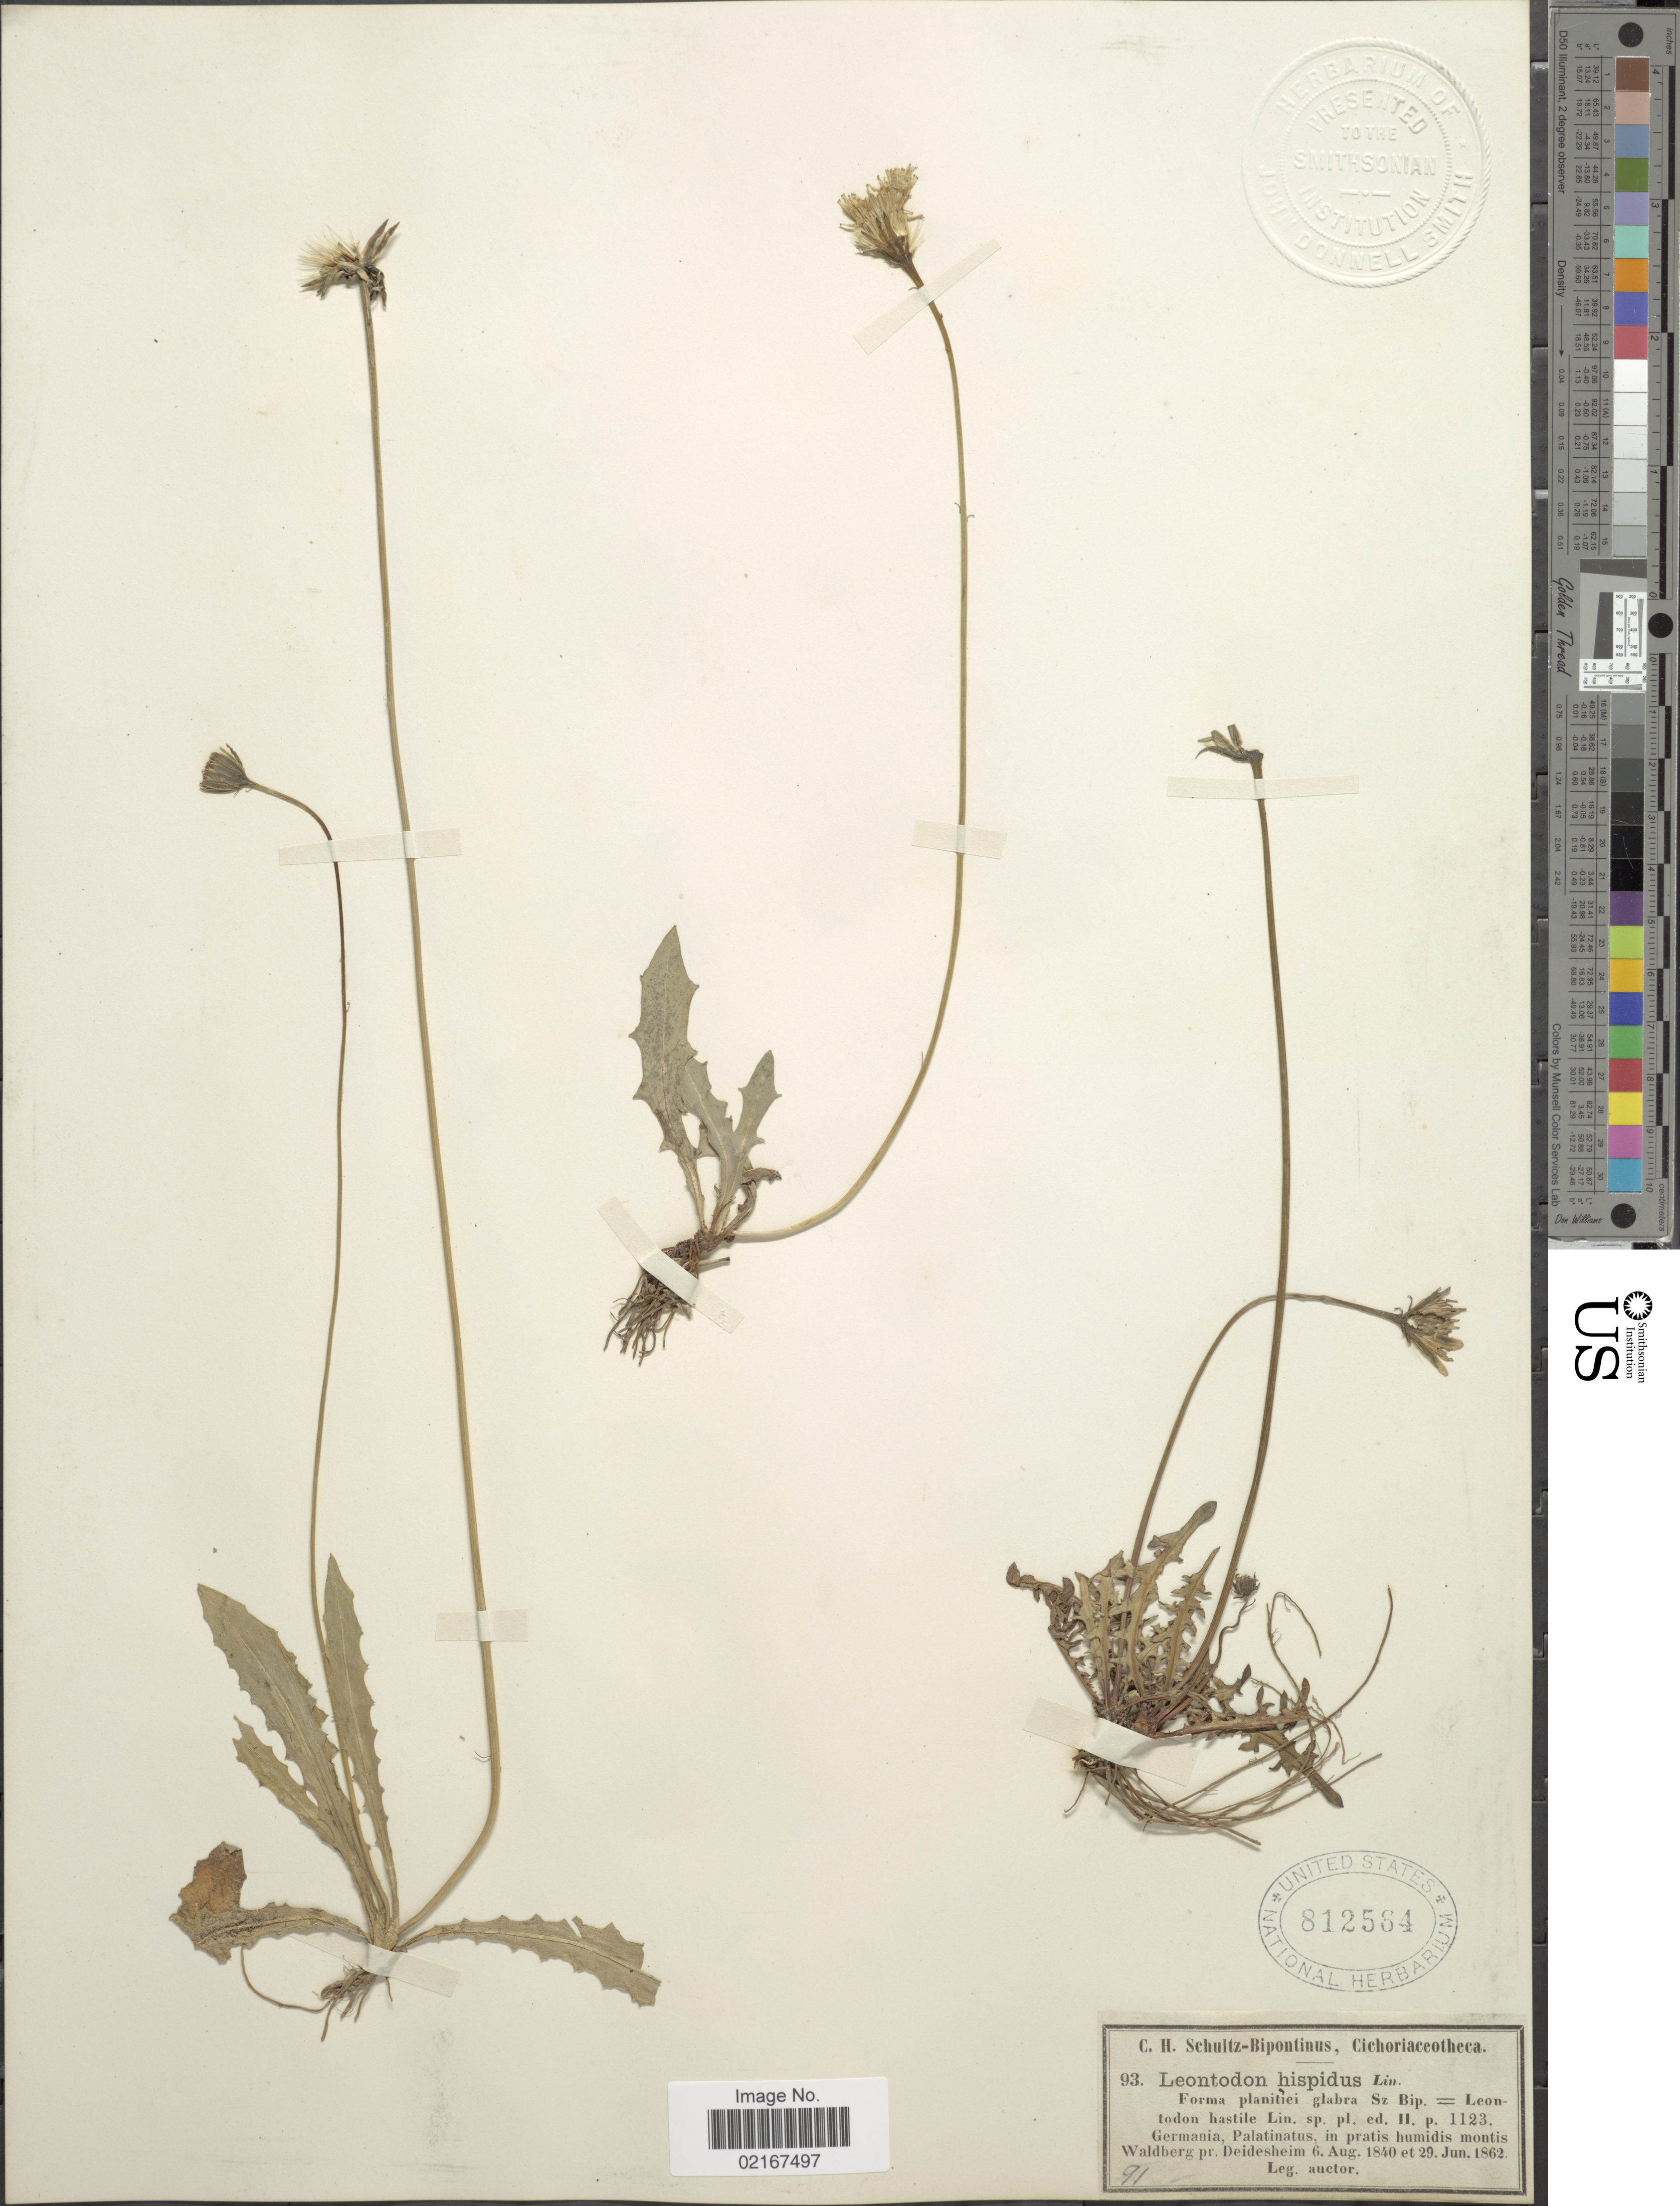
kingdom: Plantae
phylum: Tracheophyta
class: Magnoliopsida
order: Asterales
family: Asteraceae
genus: Leontodon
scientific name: Leontodon hispidus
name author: L.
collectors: C. H. Schultz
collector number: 93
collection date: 1840-08-06/1862-06-29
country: Germany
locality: Palatinatus, montis Waldberg pr. Deidesheim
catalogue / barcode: US 812564